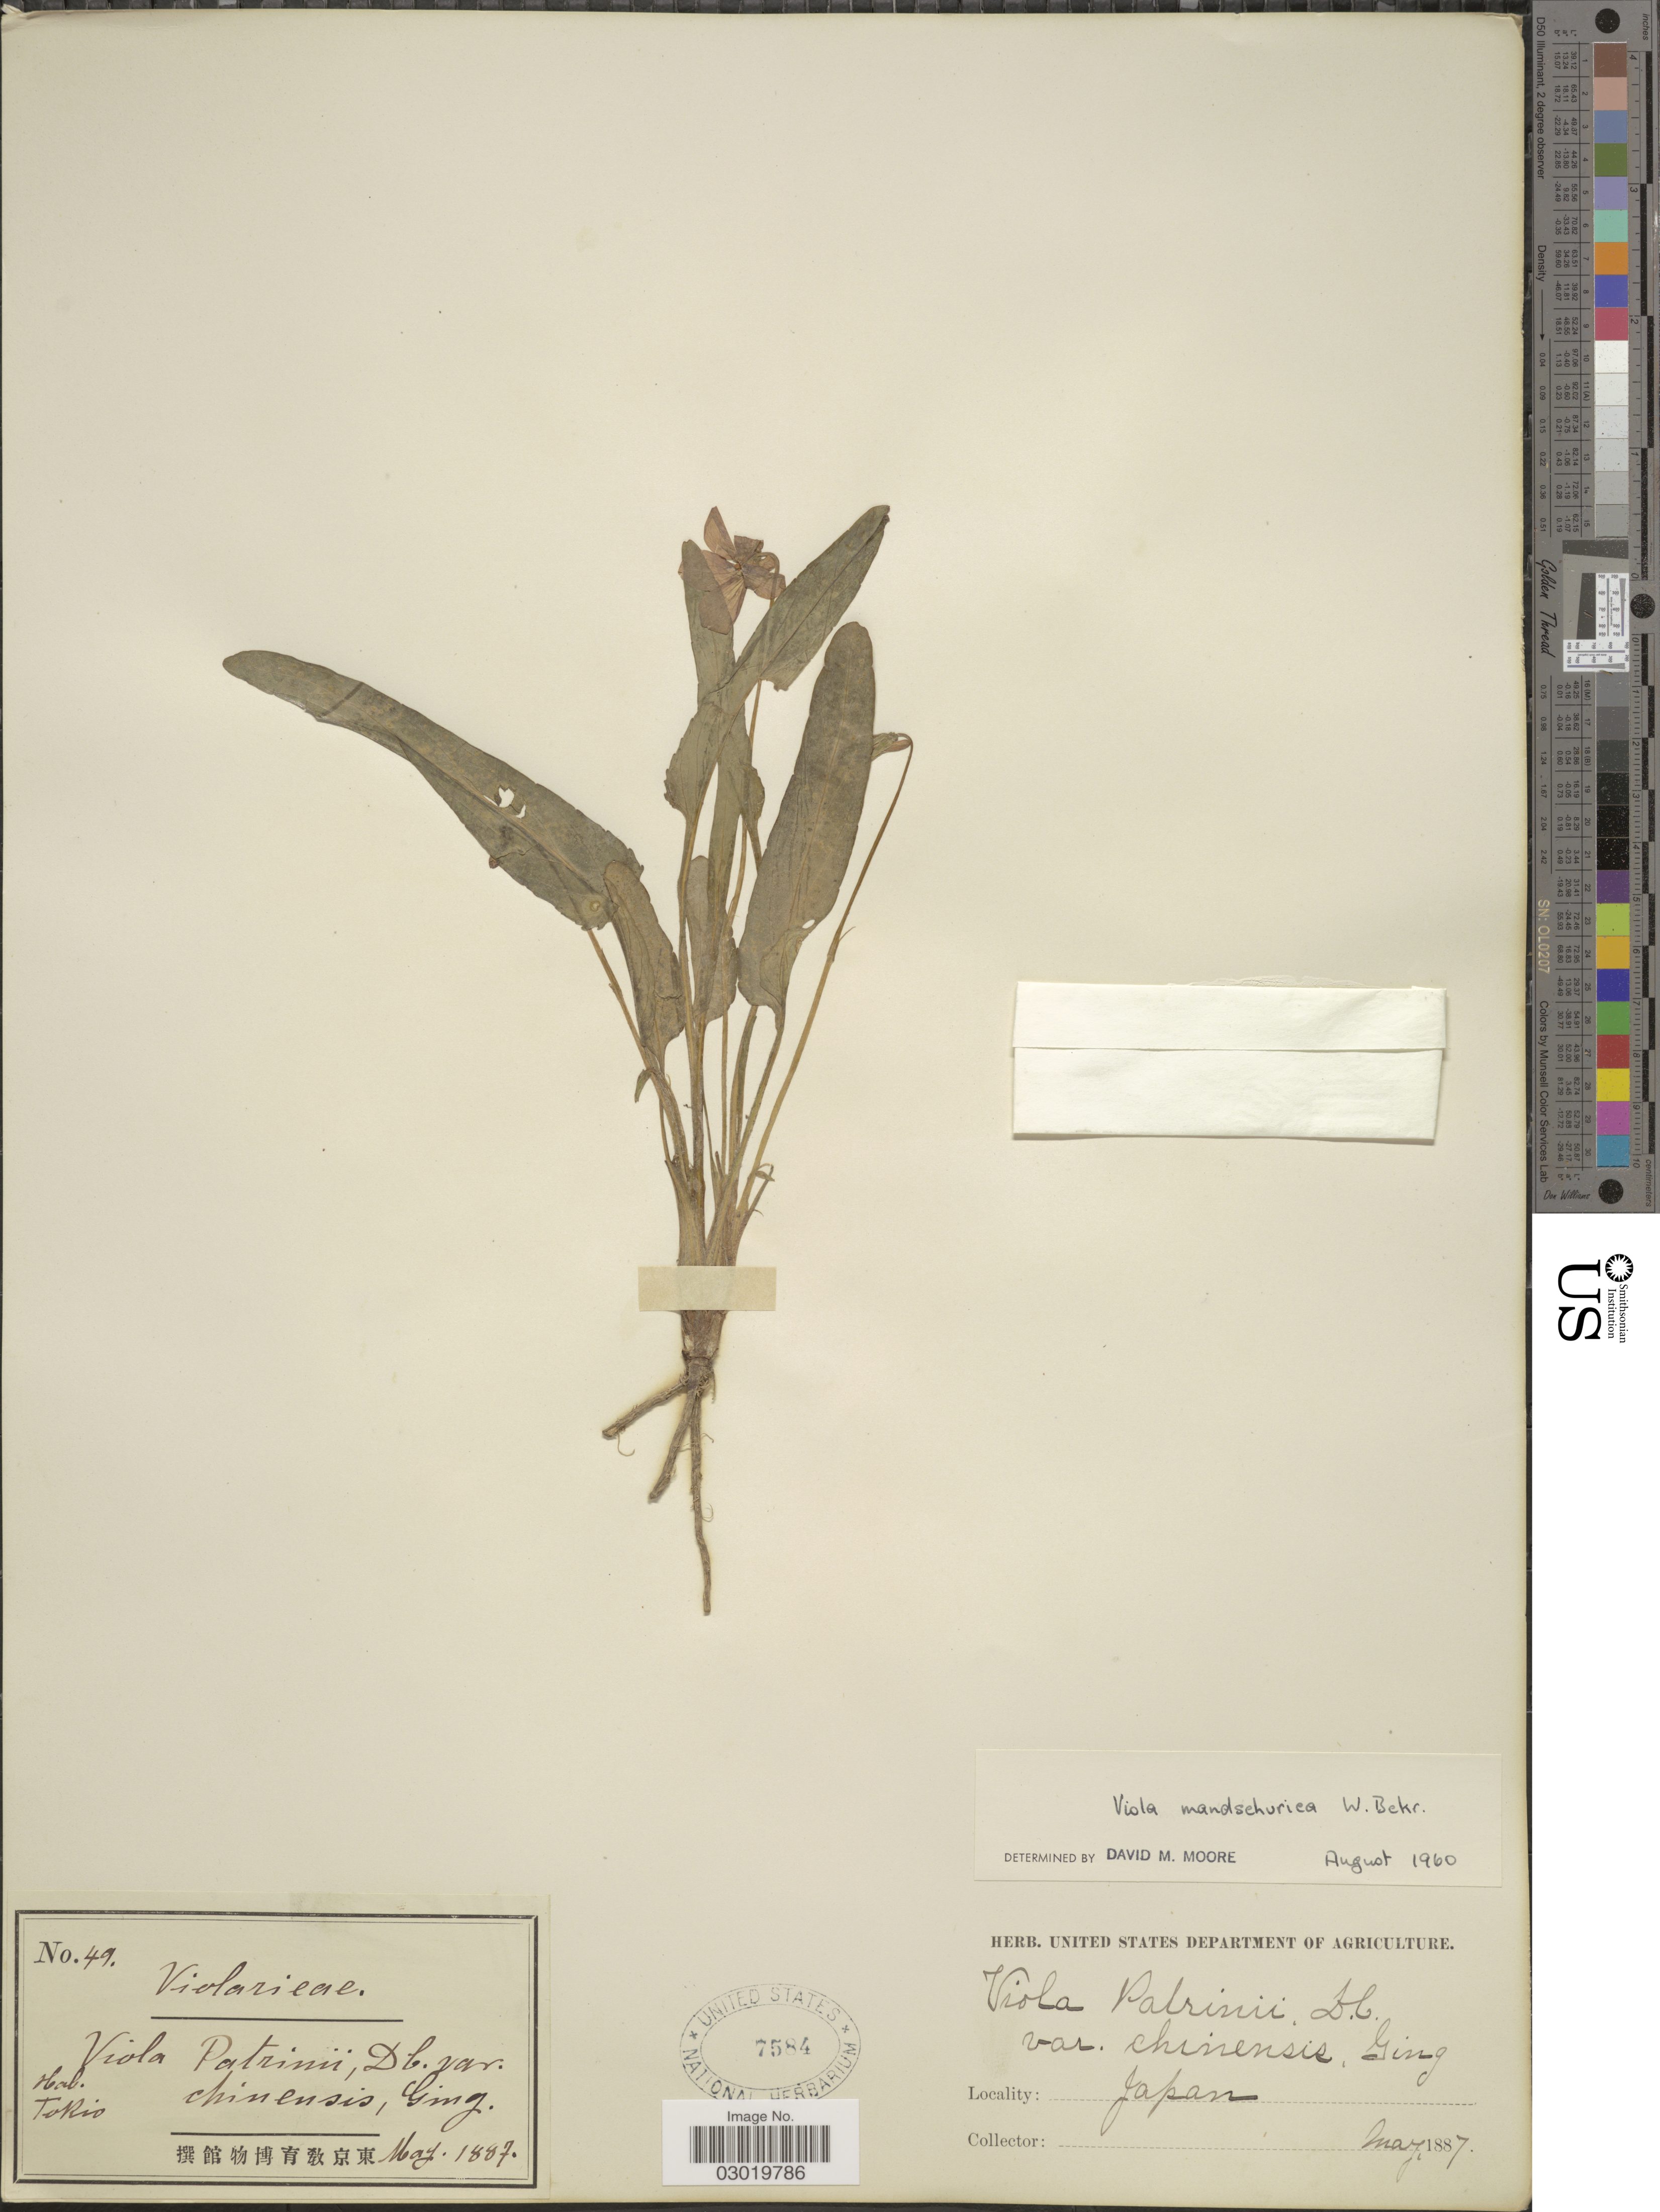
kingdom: Plantae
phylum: Tracheophyta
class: Magnoliopsida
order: Malpighiales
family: Violaceae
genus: Viola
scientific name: Viola mandshurica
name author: W. Becker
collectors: ex herb. U. S. Department of Agriculture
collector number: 49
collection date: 1887-05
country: Japan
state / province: Tokyo, Federal City of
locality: Tokio.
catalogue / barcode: US 7584